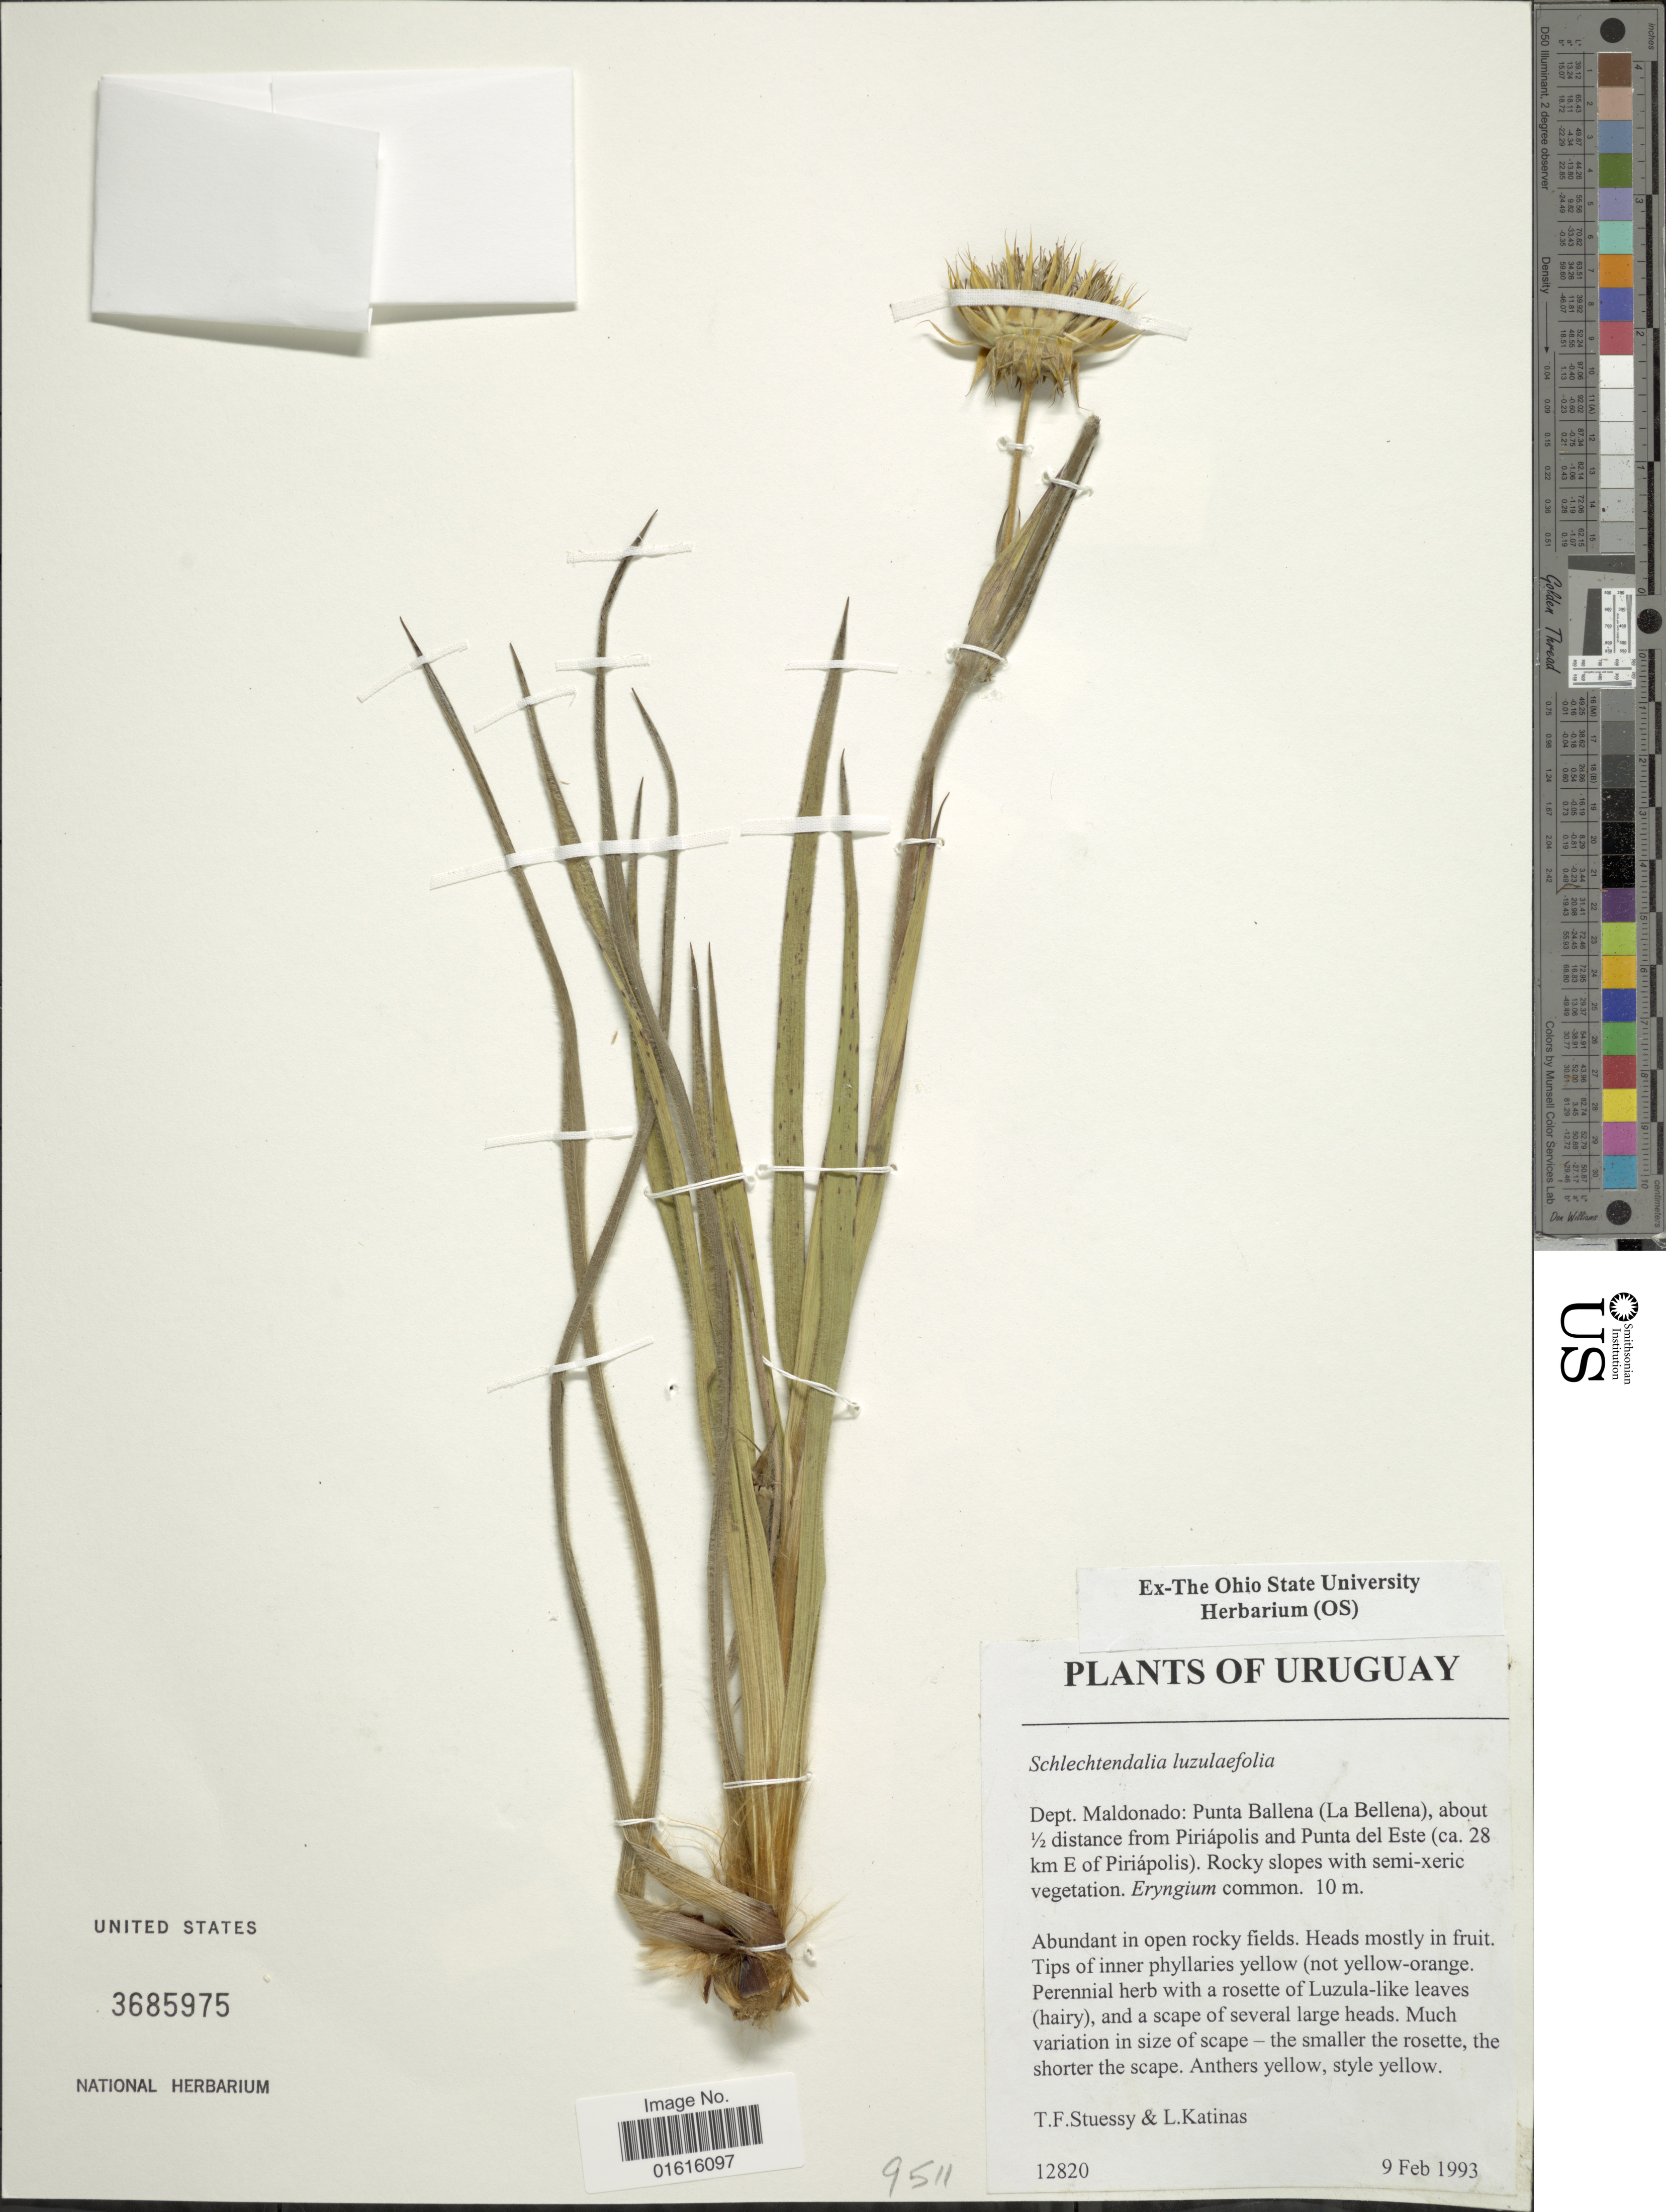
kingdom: Plantae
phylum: Tracheophyta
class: Magnoliopsida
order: Asterales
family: Asteraceae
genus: Schlechtendalia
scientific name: Schlechtendalia luzulaefolia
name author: Less.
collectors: T. Stuessu & L. Katinas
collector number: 12820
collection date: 1993-02-09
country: Uruguay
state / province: Maldonado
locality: Punta Ballena (La Bellena), about ½ distance from Piriapolis and Punta del Este (ca. 28 km E of Piriapolis),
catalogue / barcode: US 3685975